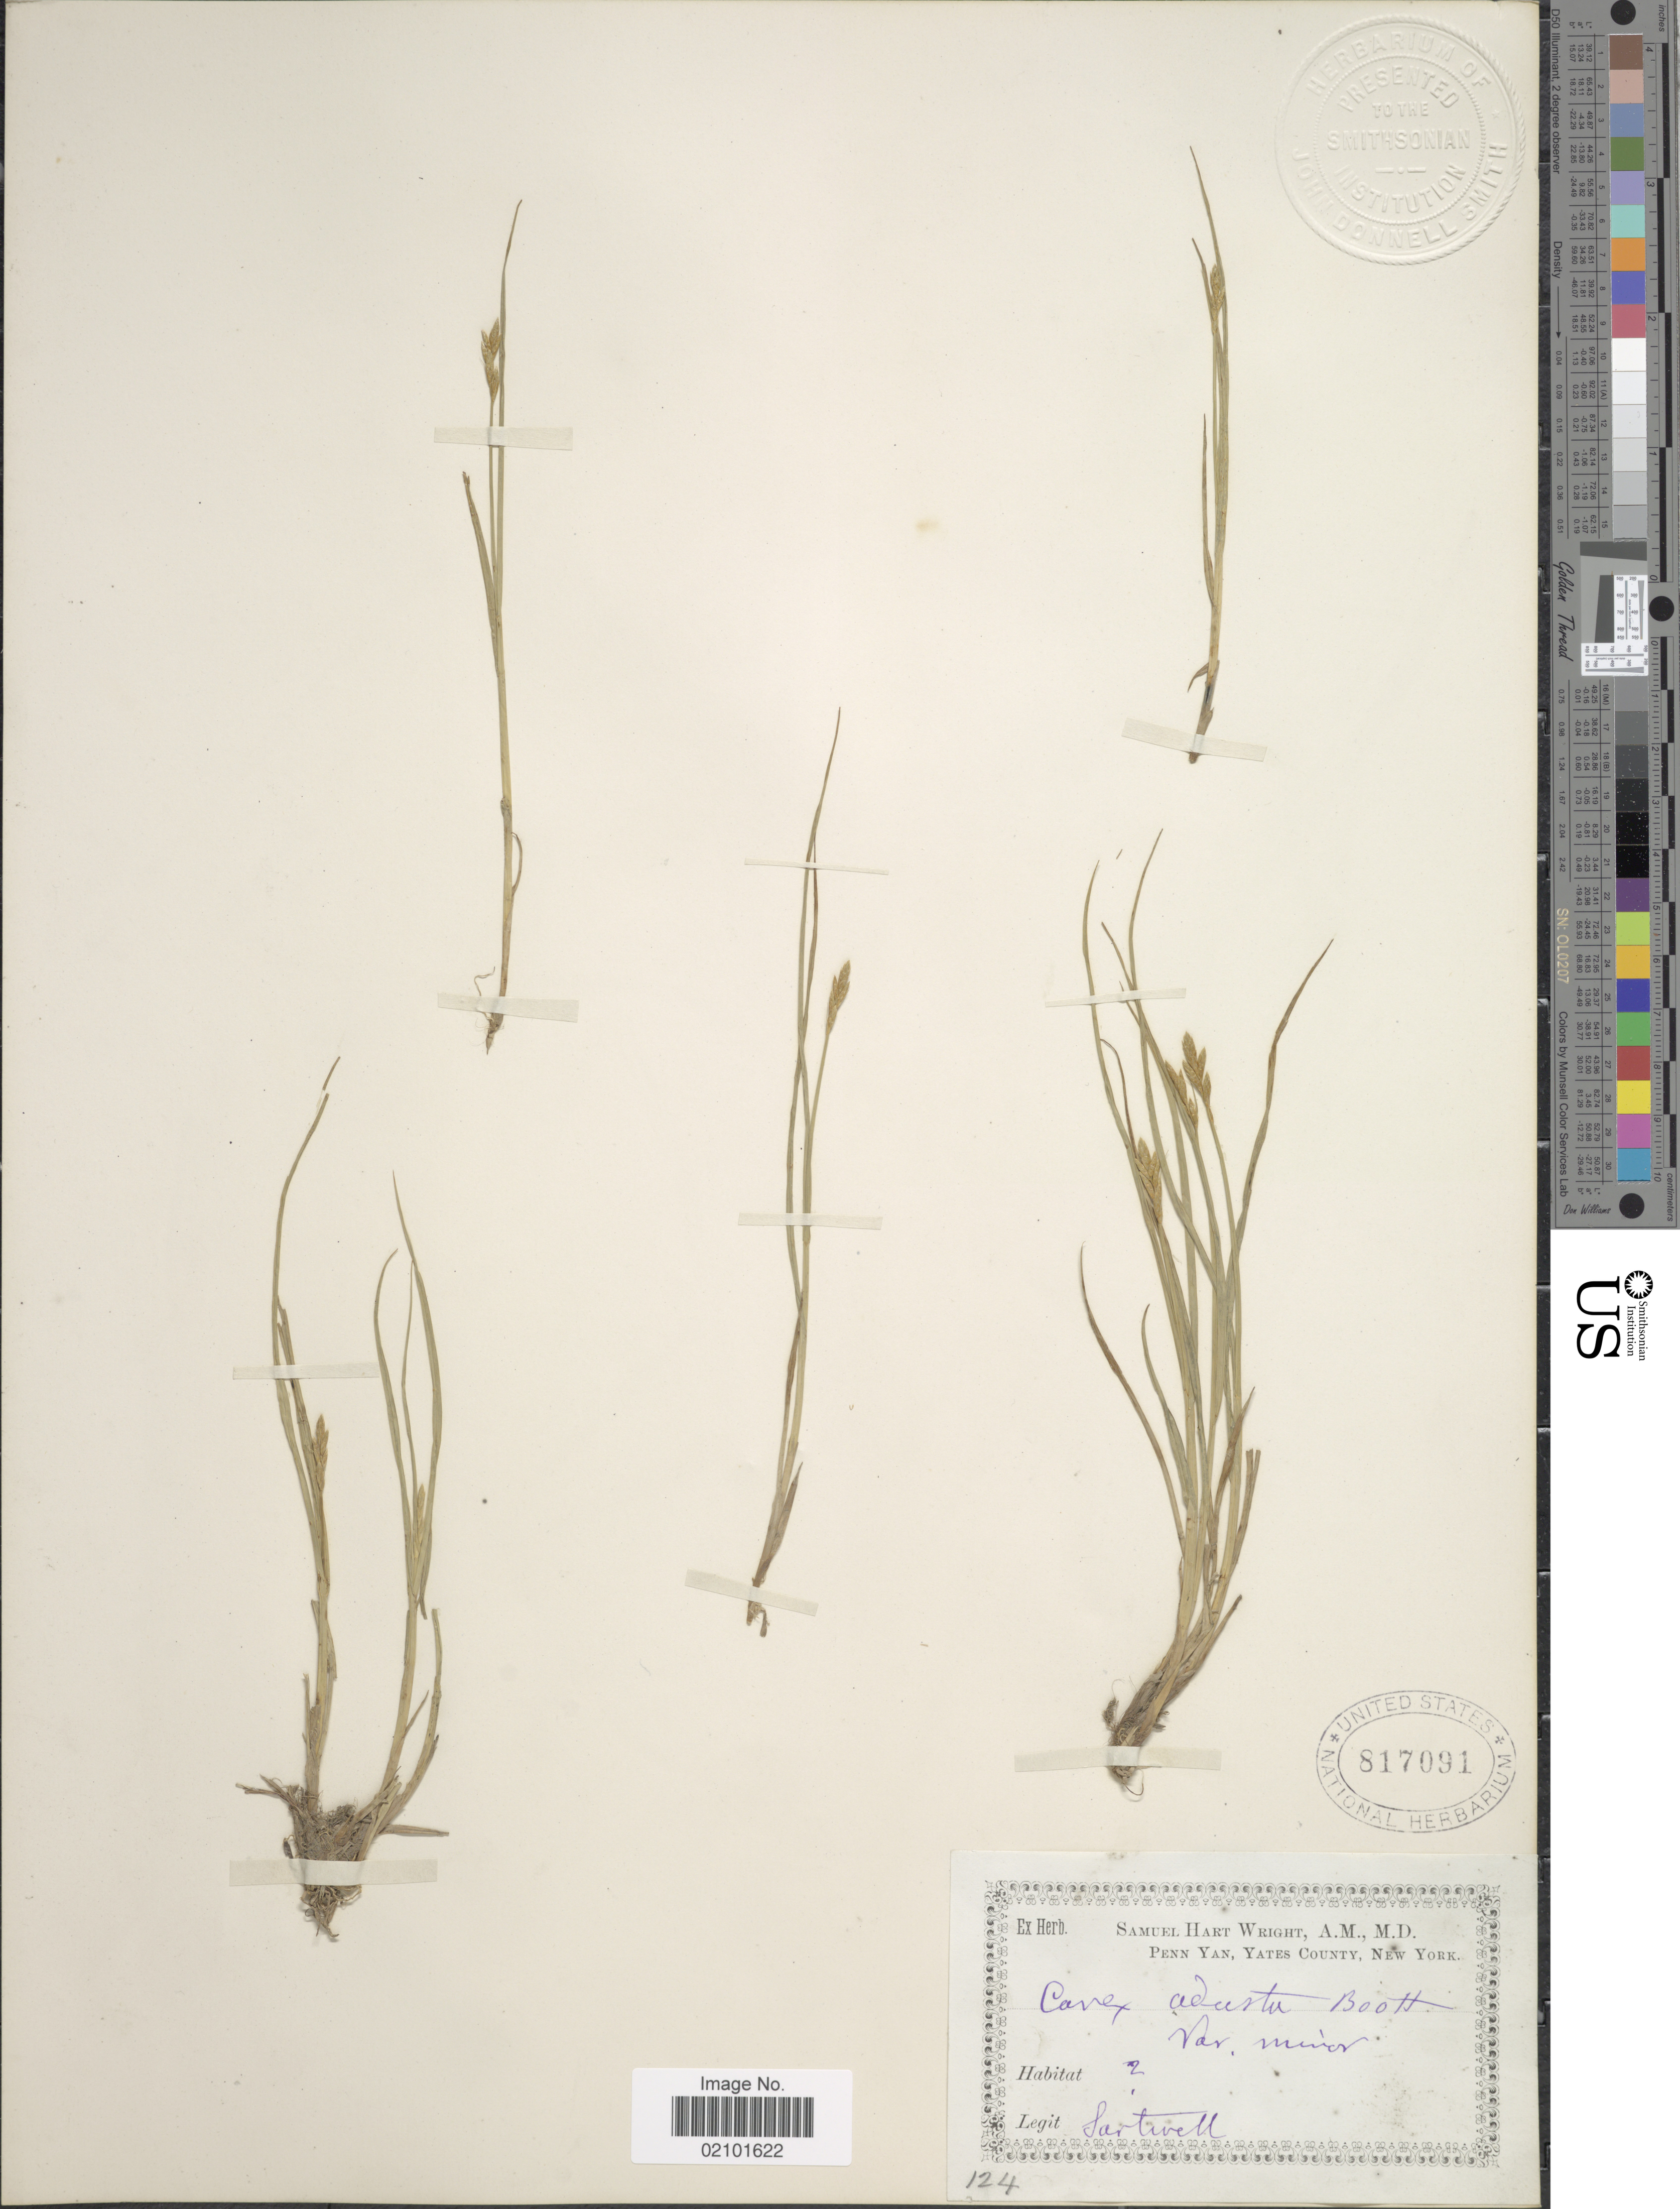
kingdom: Plantae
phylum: Tracheophyta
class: Liliopsida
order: Poales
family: Cyperaceae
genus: Carex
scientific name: Carex adusta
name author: Boott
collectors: Sartwell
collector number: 124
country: United States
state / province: New York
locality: Penn Yan.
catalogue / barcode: US 817091